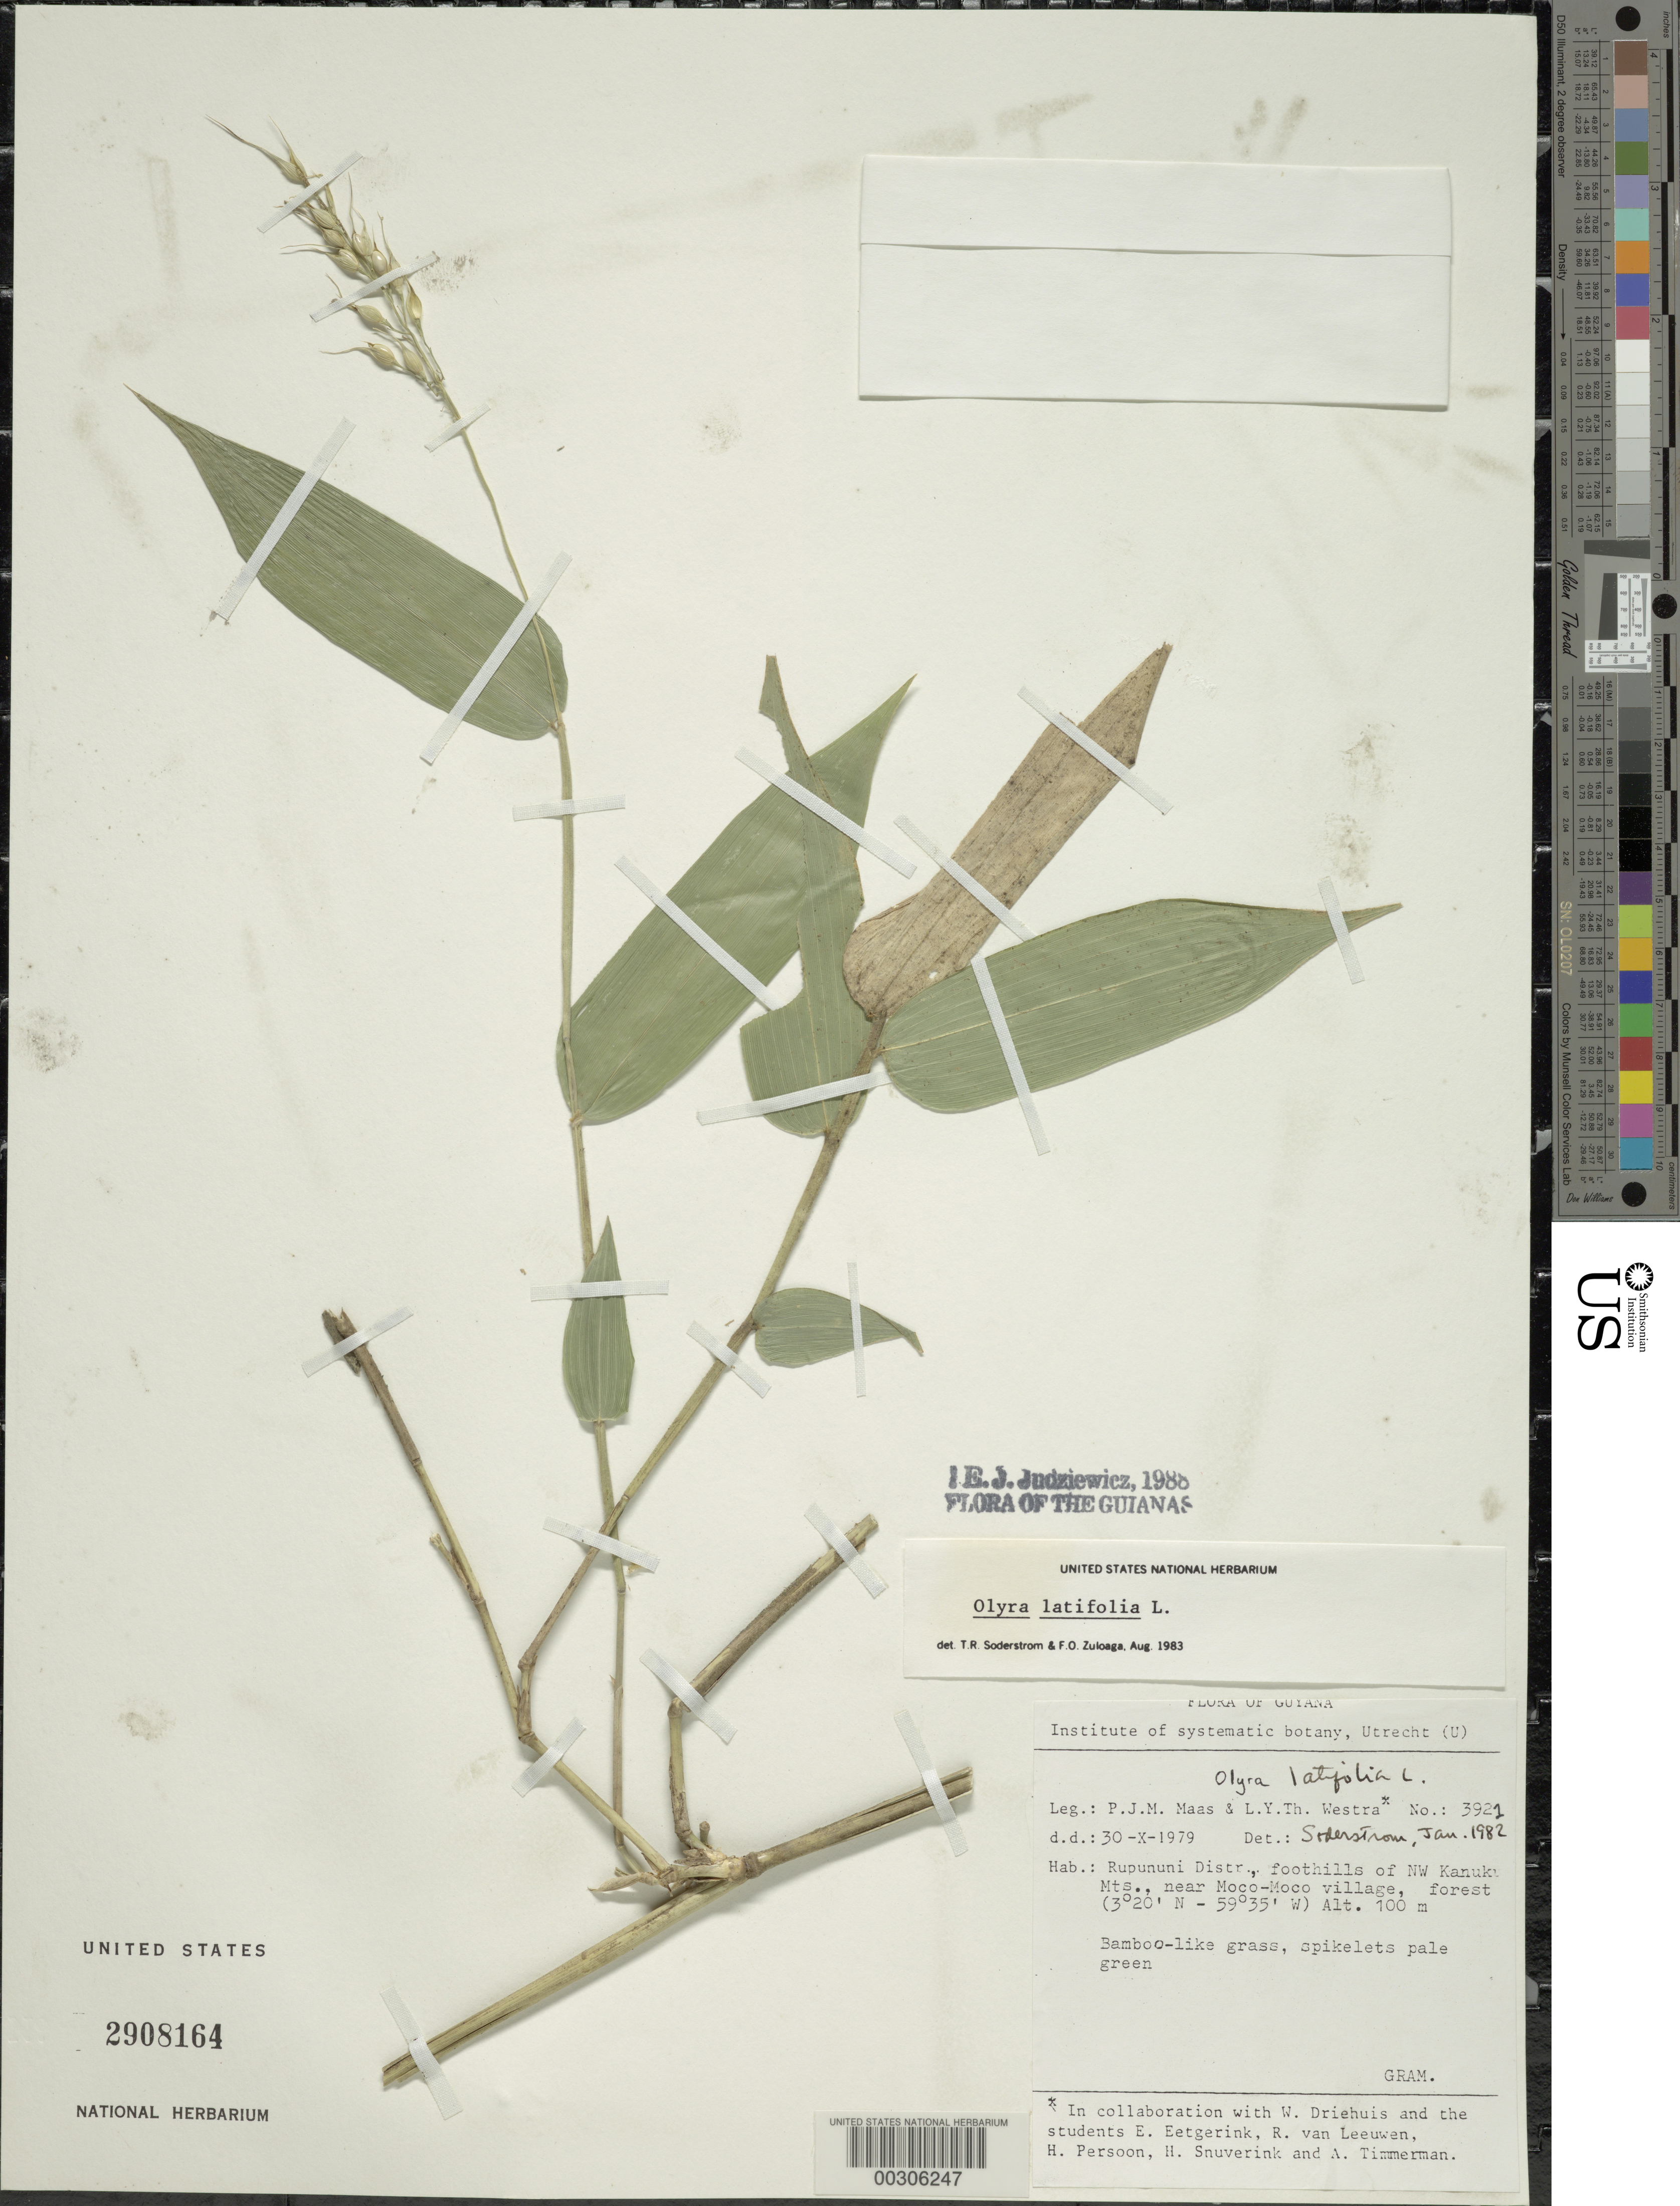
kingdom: Plantae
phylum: Tracheophyta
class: Liliopsida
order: Poales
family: Poaceae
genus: Olyra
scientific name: Olyra latifolia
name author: L.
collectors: P. Maas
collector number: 3921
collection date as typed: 30 Oct 1979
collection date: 1979-10-30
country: Guyana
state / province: U. Takutu-U. Essequibo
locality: Kanuku mtns., (former) rupununi dist.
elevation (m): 100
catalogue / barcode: US 2908164